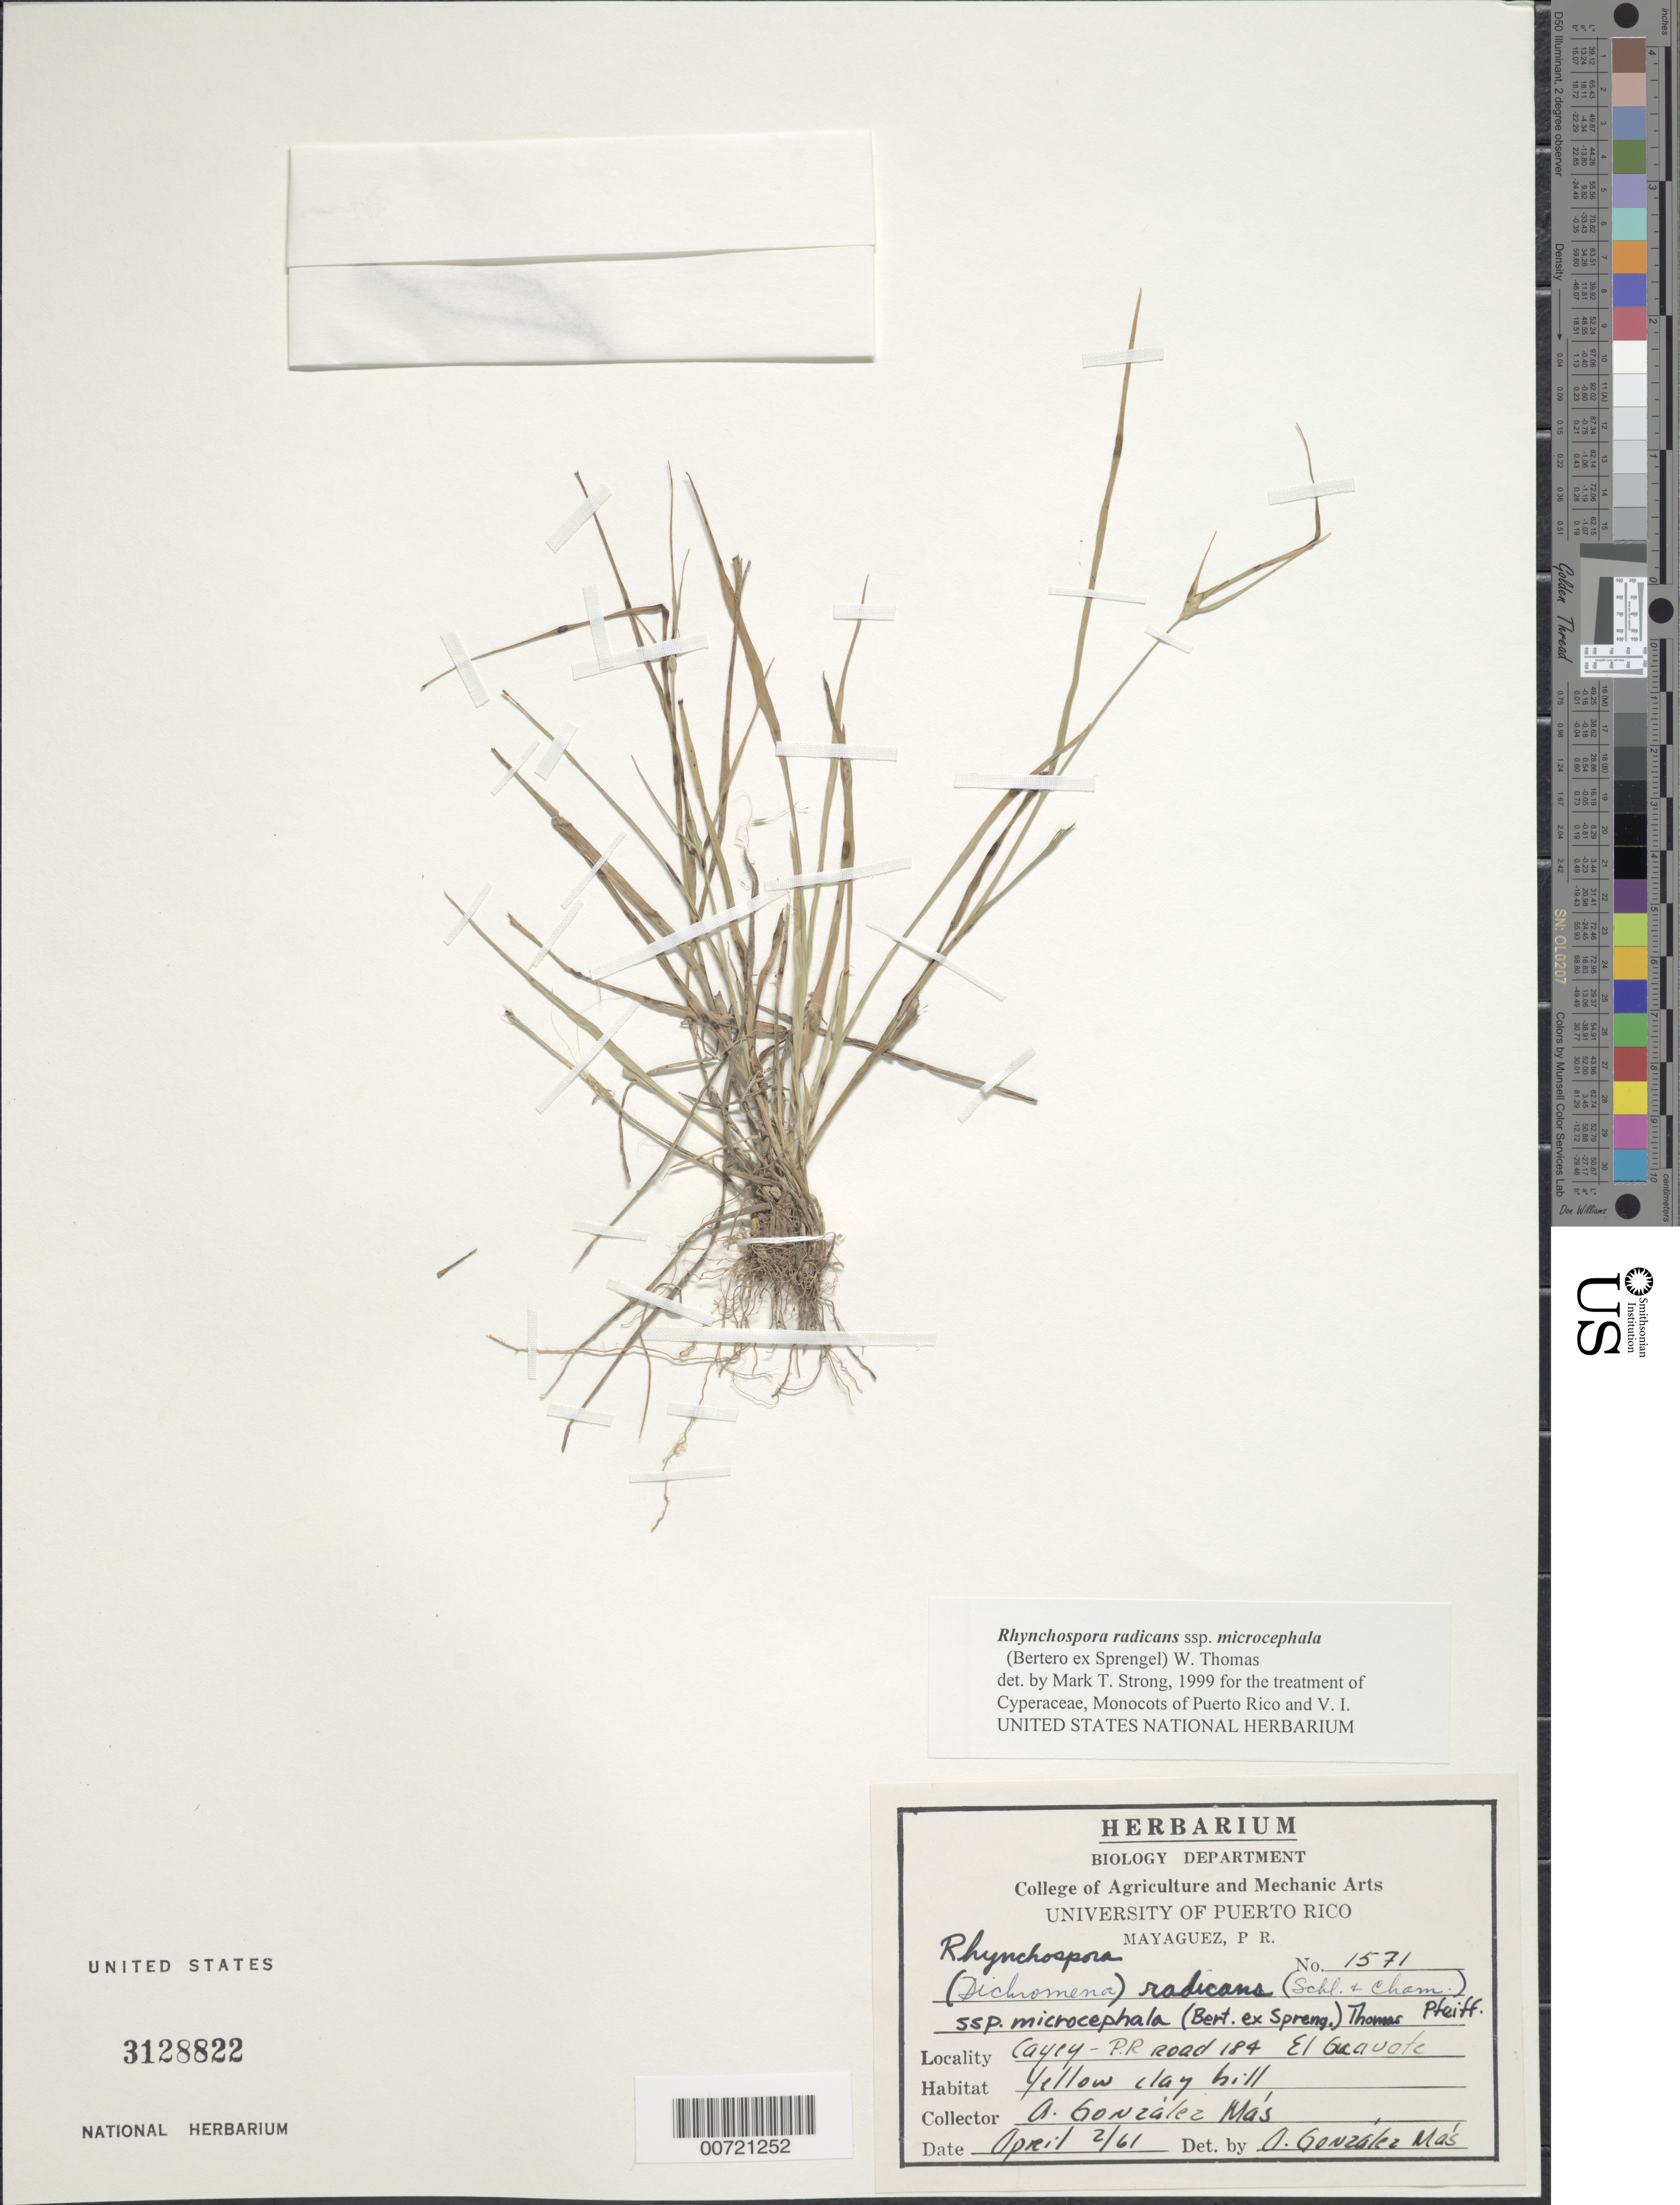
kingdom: Plantae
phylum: Tracheophyta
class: Liliopsida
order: Poales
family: Cyperaceae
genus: Rhynchospora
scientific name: Rhynchospora radicans subsp. microcephala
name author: (Bertero ex Spreng.) W.W. Thomas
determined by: Strong, M. T., (US), Smithsonian Institution - National Museum of Natural History (UNITED STATES)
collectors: A. González Más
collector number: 1571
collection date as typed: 02 Apr 1961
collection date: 1961-04-02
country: Puerto Rico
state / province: Cayey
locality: Cayey, road 184, El Guavate, km 9.6.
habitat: Yellow clay soil.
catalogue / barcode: US 3128822